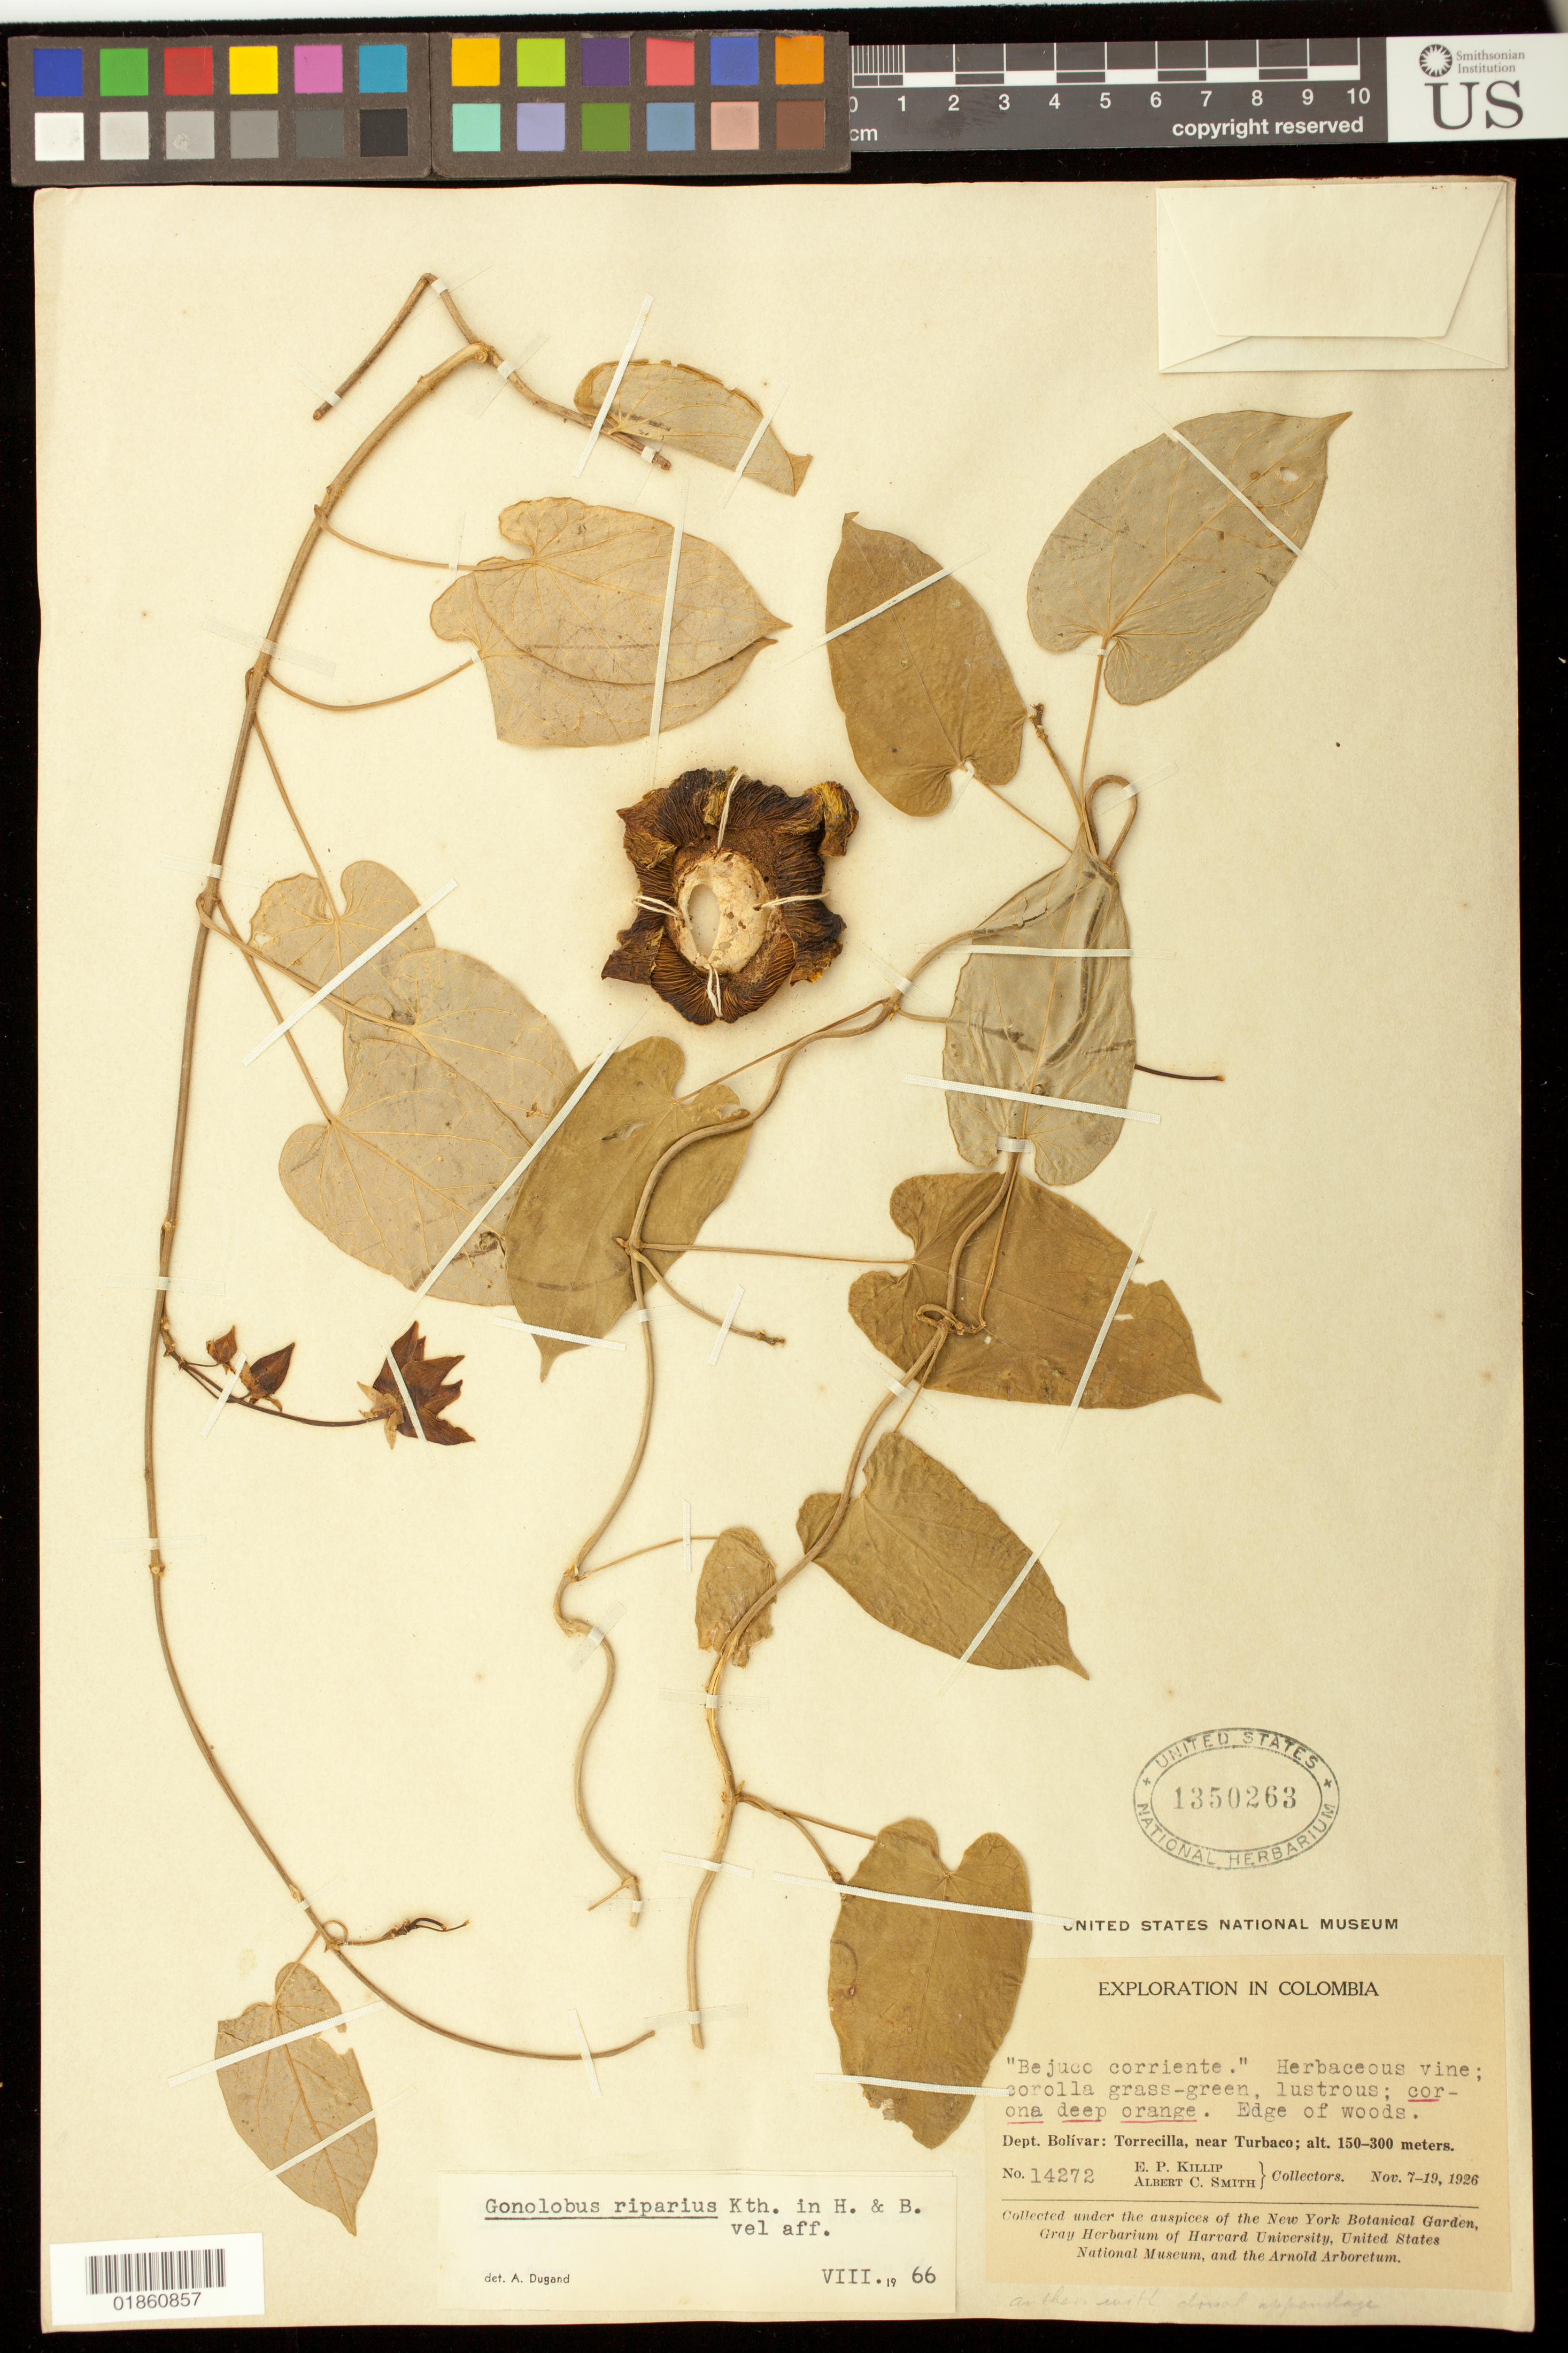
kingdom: Plantae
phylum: Tracheophyta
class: Magnoliopsida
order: Gentianales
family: Apocynaceae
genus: Gonolobus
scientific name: Gonolobus riparius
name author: Kunth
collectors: E. P. Killip & A. C. Smith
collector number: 14272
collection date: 1926-11-07/1926-11-19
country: Colombia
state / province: Bolívar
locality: Torrecilla, near Turbaco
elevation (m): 150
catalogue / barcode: US 1350263